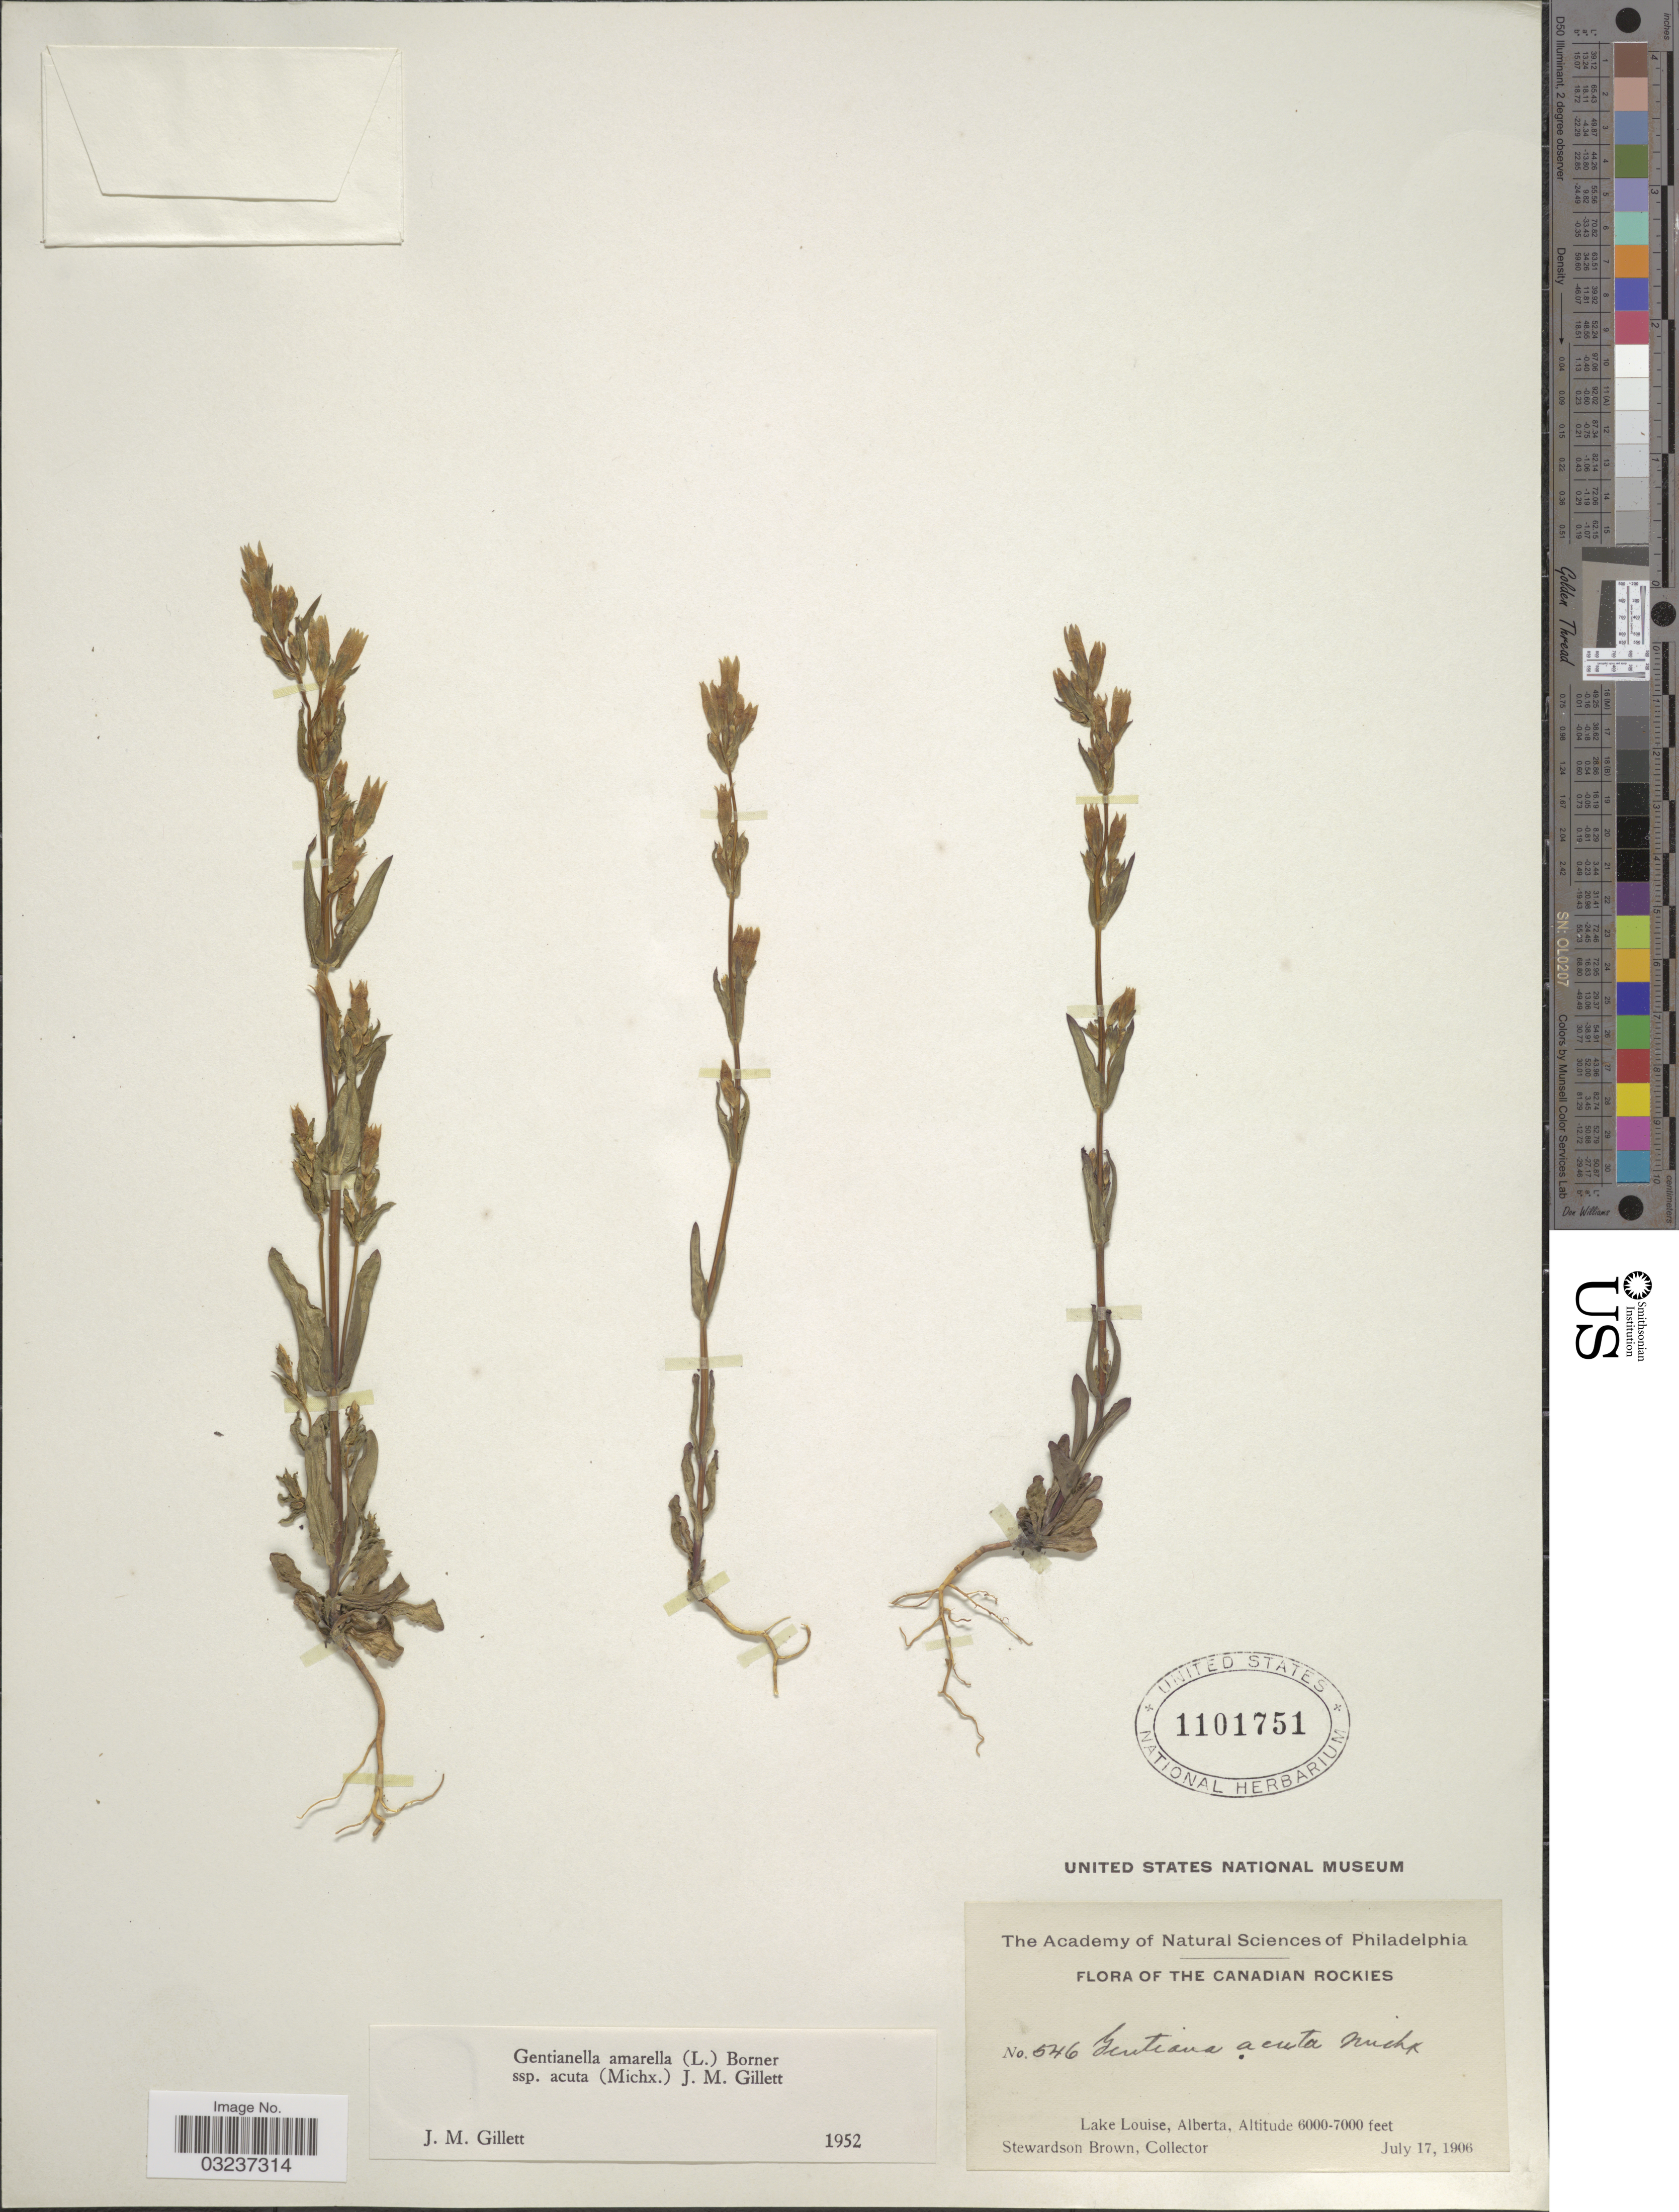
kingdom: Plantae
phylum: Tracheophyta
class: Magnoliopsida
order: Gentianales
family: Gentianaceae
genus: Gentianella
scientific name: Gentianella amarella subsp. acuta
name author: (Michx.) J.M. Gillett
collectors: S. Brown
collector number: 546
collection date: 1906-07-17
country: Canada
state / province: Alberta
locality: The Canadian Rockies. Lake Louise.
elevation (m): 1829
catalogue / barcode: US 1101751